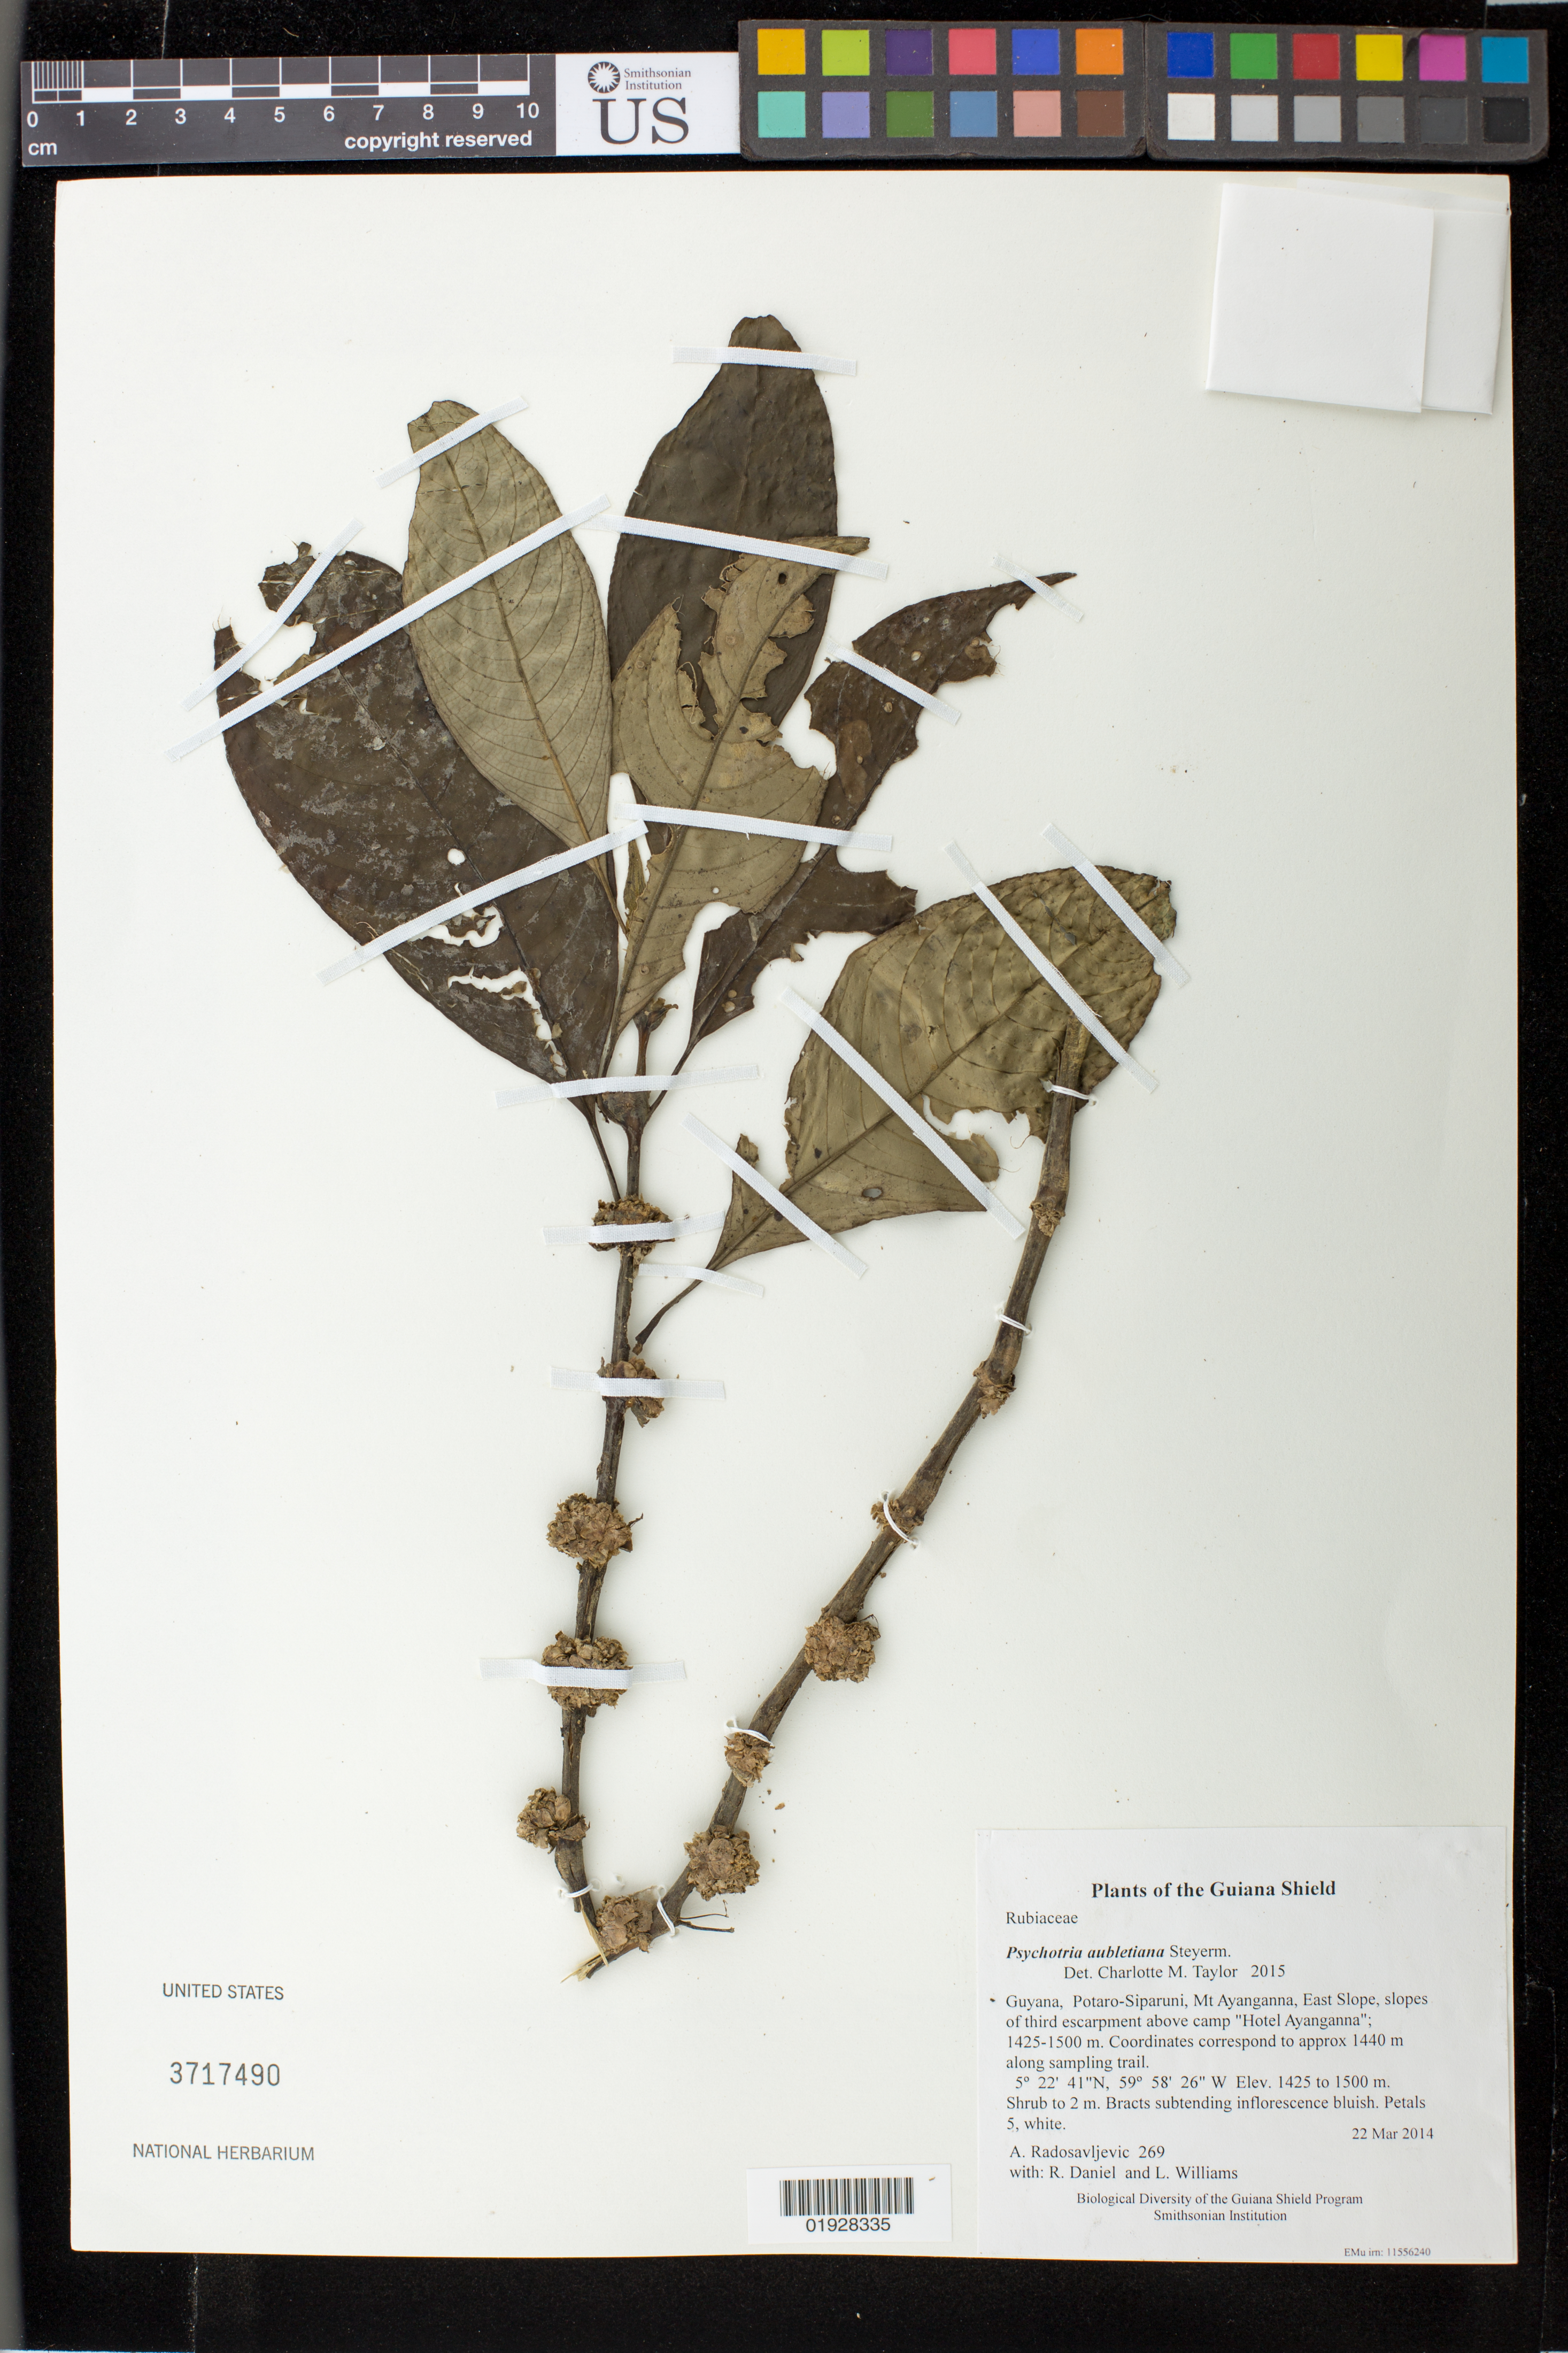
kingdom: Plantae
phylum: Tracheophyta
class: Magnoliopsida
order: Gentianales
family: Rubiaceae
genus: Palicourea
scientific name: Palicourea axillaris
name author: (Sw.) Borhidi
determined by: Kirkbride, J. H., Jr.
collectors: A. Radosavljevic, R. Daniel & L. Williams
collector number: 269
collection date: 2014-03-22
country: Guyana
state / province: Potaro-Siparuni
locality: Mt Ayanganna, East Slope, slopes of third escarpment above camp "Hotel Ayanganna"; 1425-1500 m. Coordinates correspond to approx 1440 m along sampling trail.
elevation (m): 1425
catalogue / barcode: US 3717490